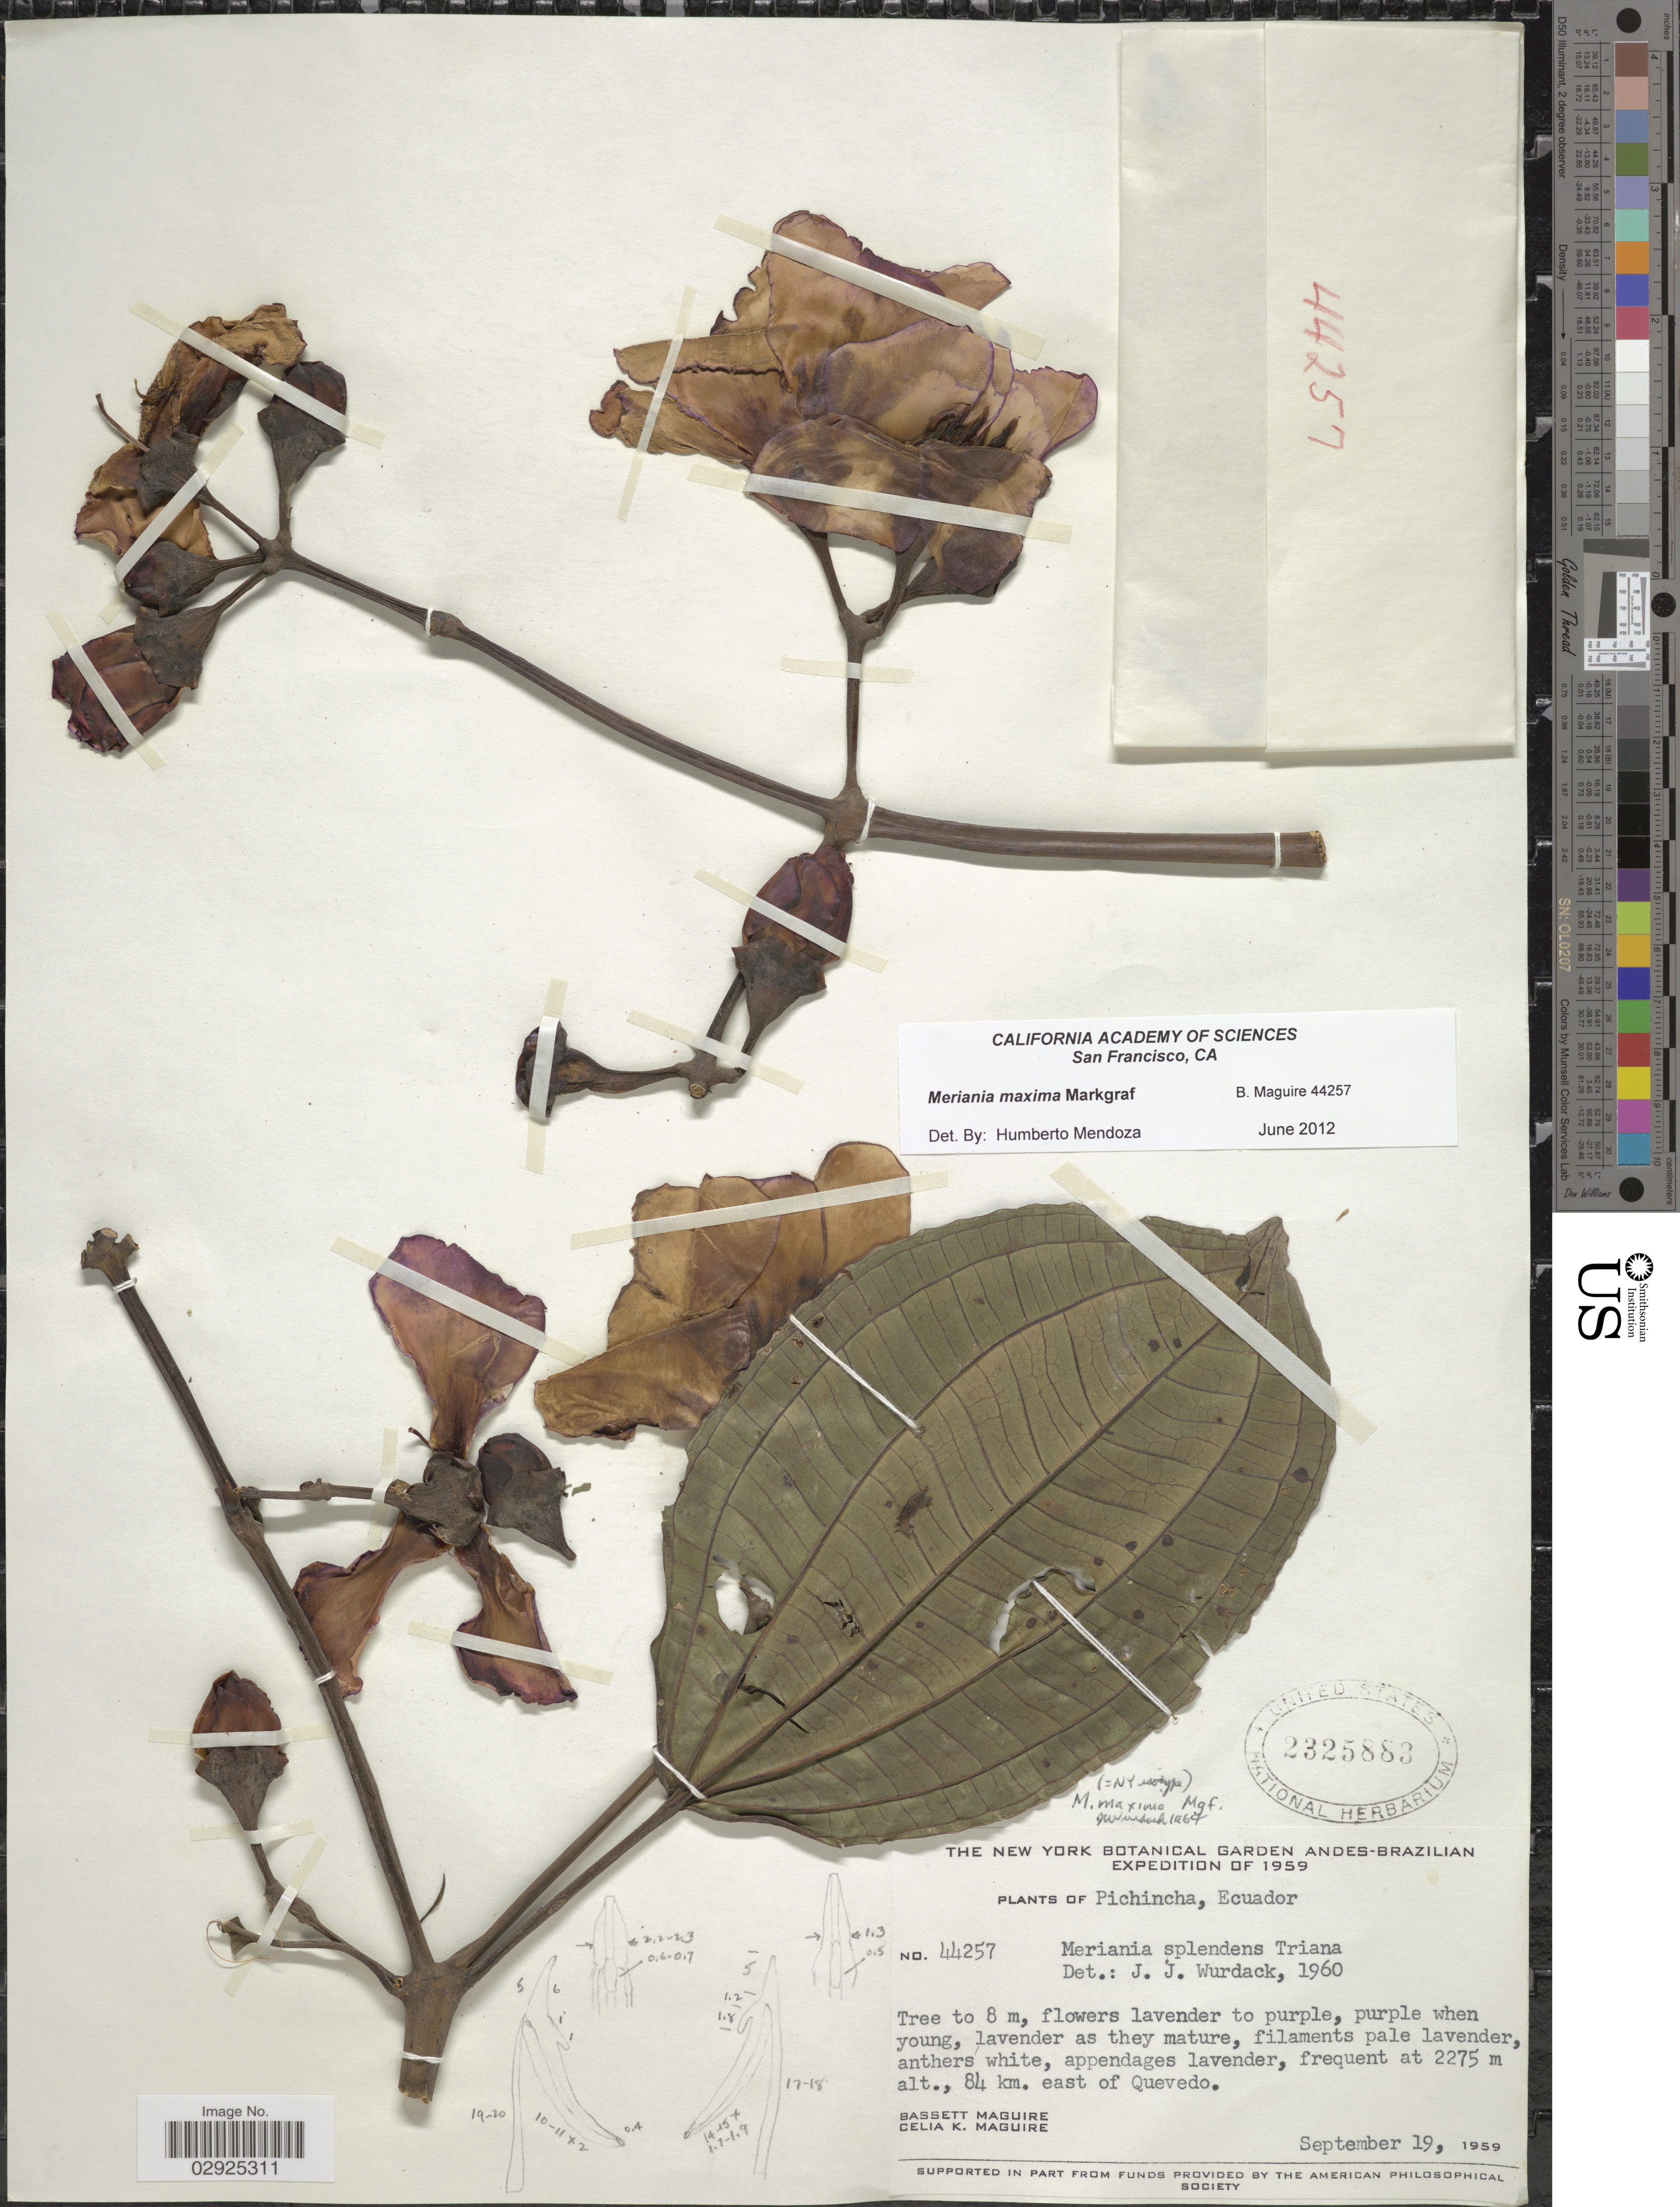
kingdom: Plantae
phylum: Tracheophyta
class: Magnoliopsida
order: Myrtales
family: Melastomataceae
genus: Meriania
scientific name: Meriania maxima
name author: Markgr.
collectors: B. Maguire & C. K. Maguire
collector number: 44257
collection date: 1959-09-19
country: Ecuador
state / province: Pichincha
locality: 84 km. east of Quevedo.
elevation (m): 2275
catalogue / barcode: US 2325883